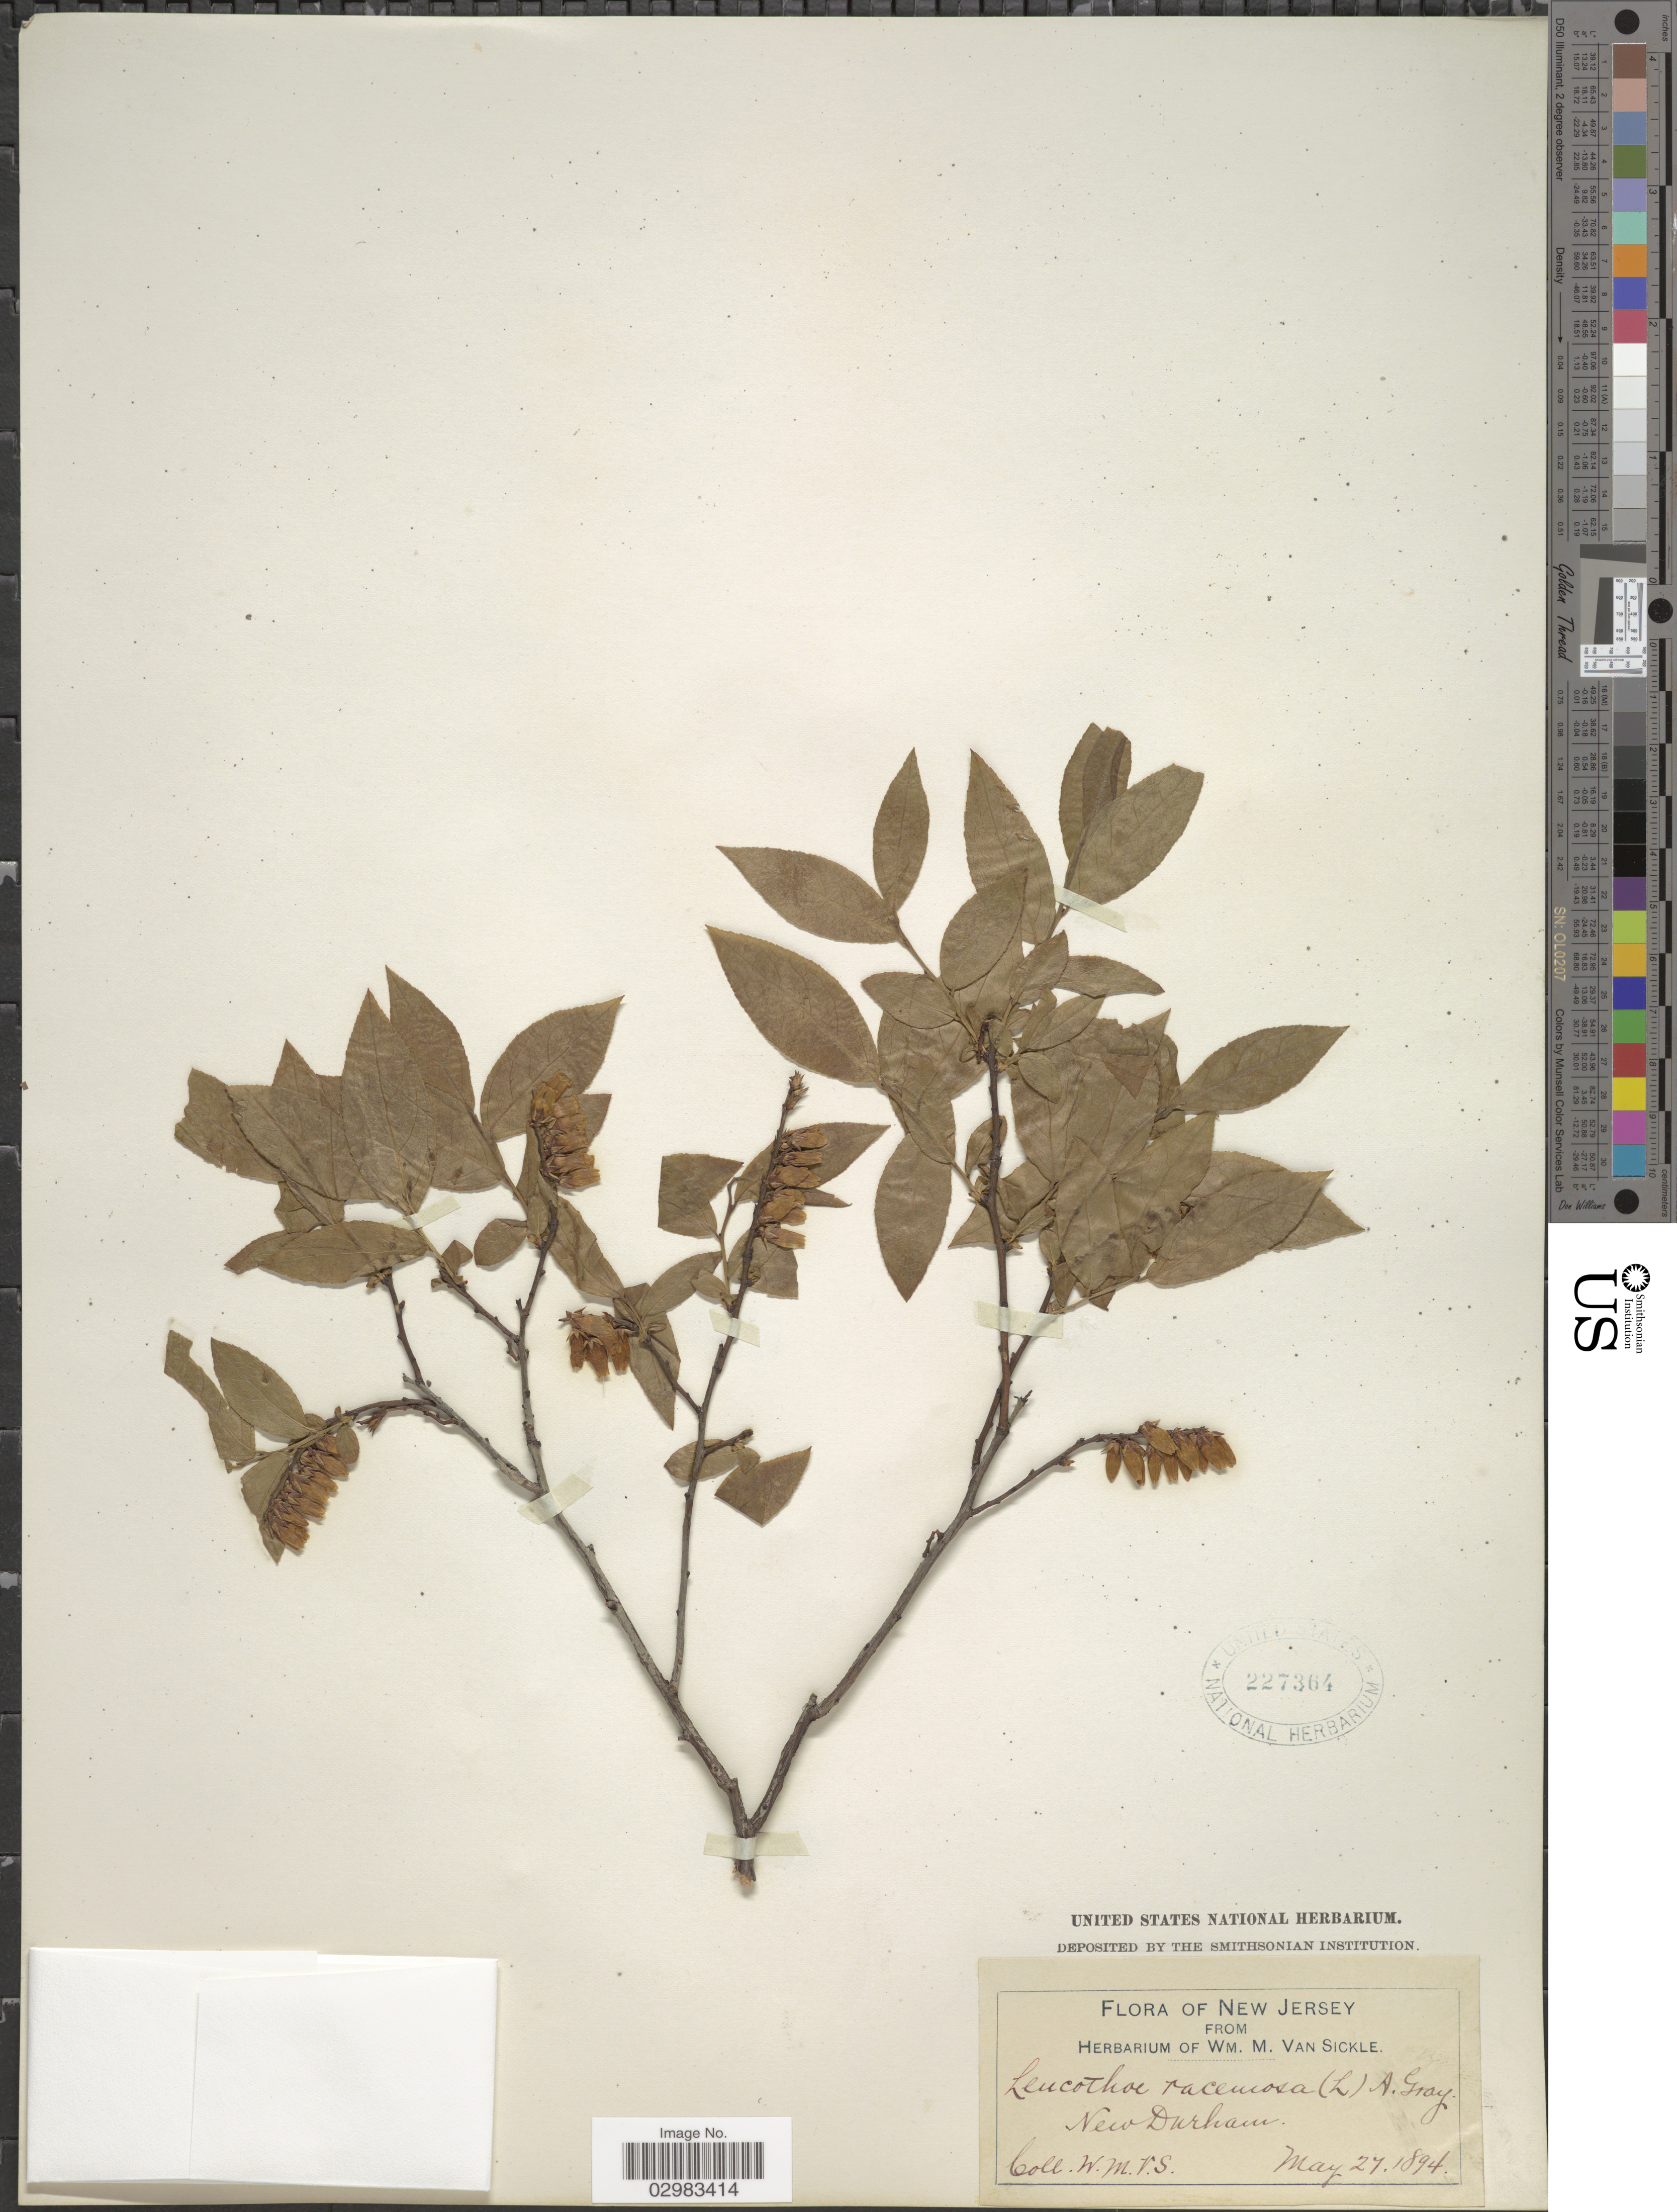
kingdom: Plantae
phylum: Tracheophyta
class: Magnoliopsida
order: Ericales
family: Ericaceae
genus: Leucothoe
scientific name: Leucothoë racemosa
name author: (L.) A. Gray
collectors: W. M. Van Sickle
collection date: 1894-05-27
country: United States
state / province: New Jersey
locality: New Durham.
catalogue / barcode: US 227364